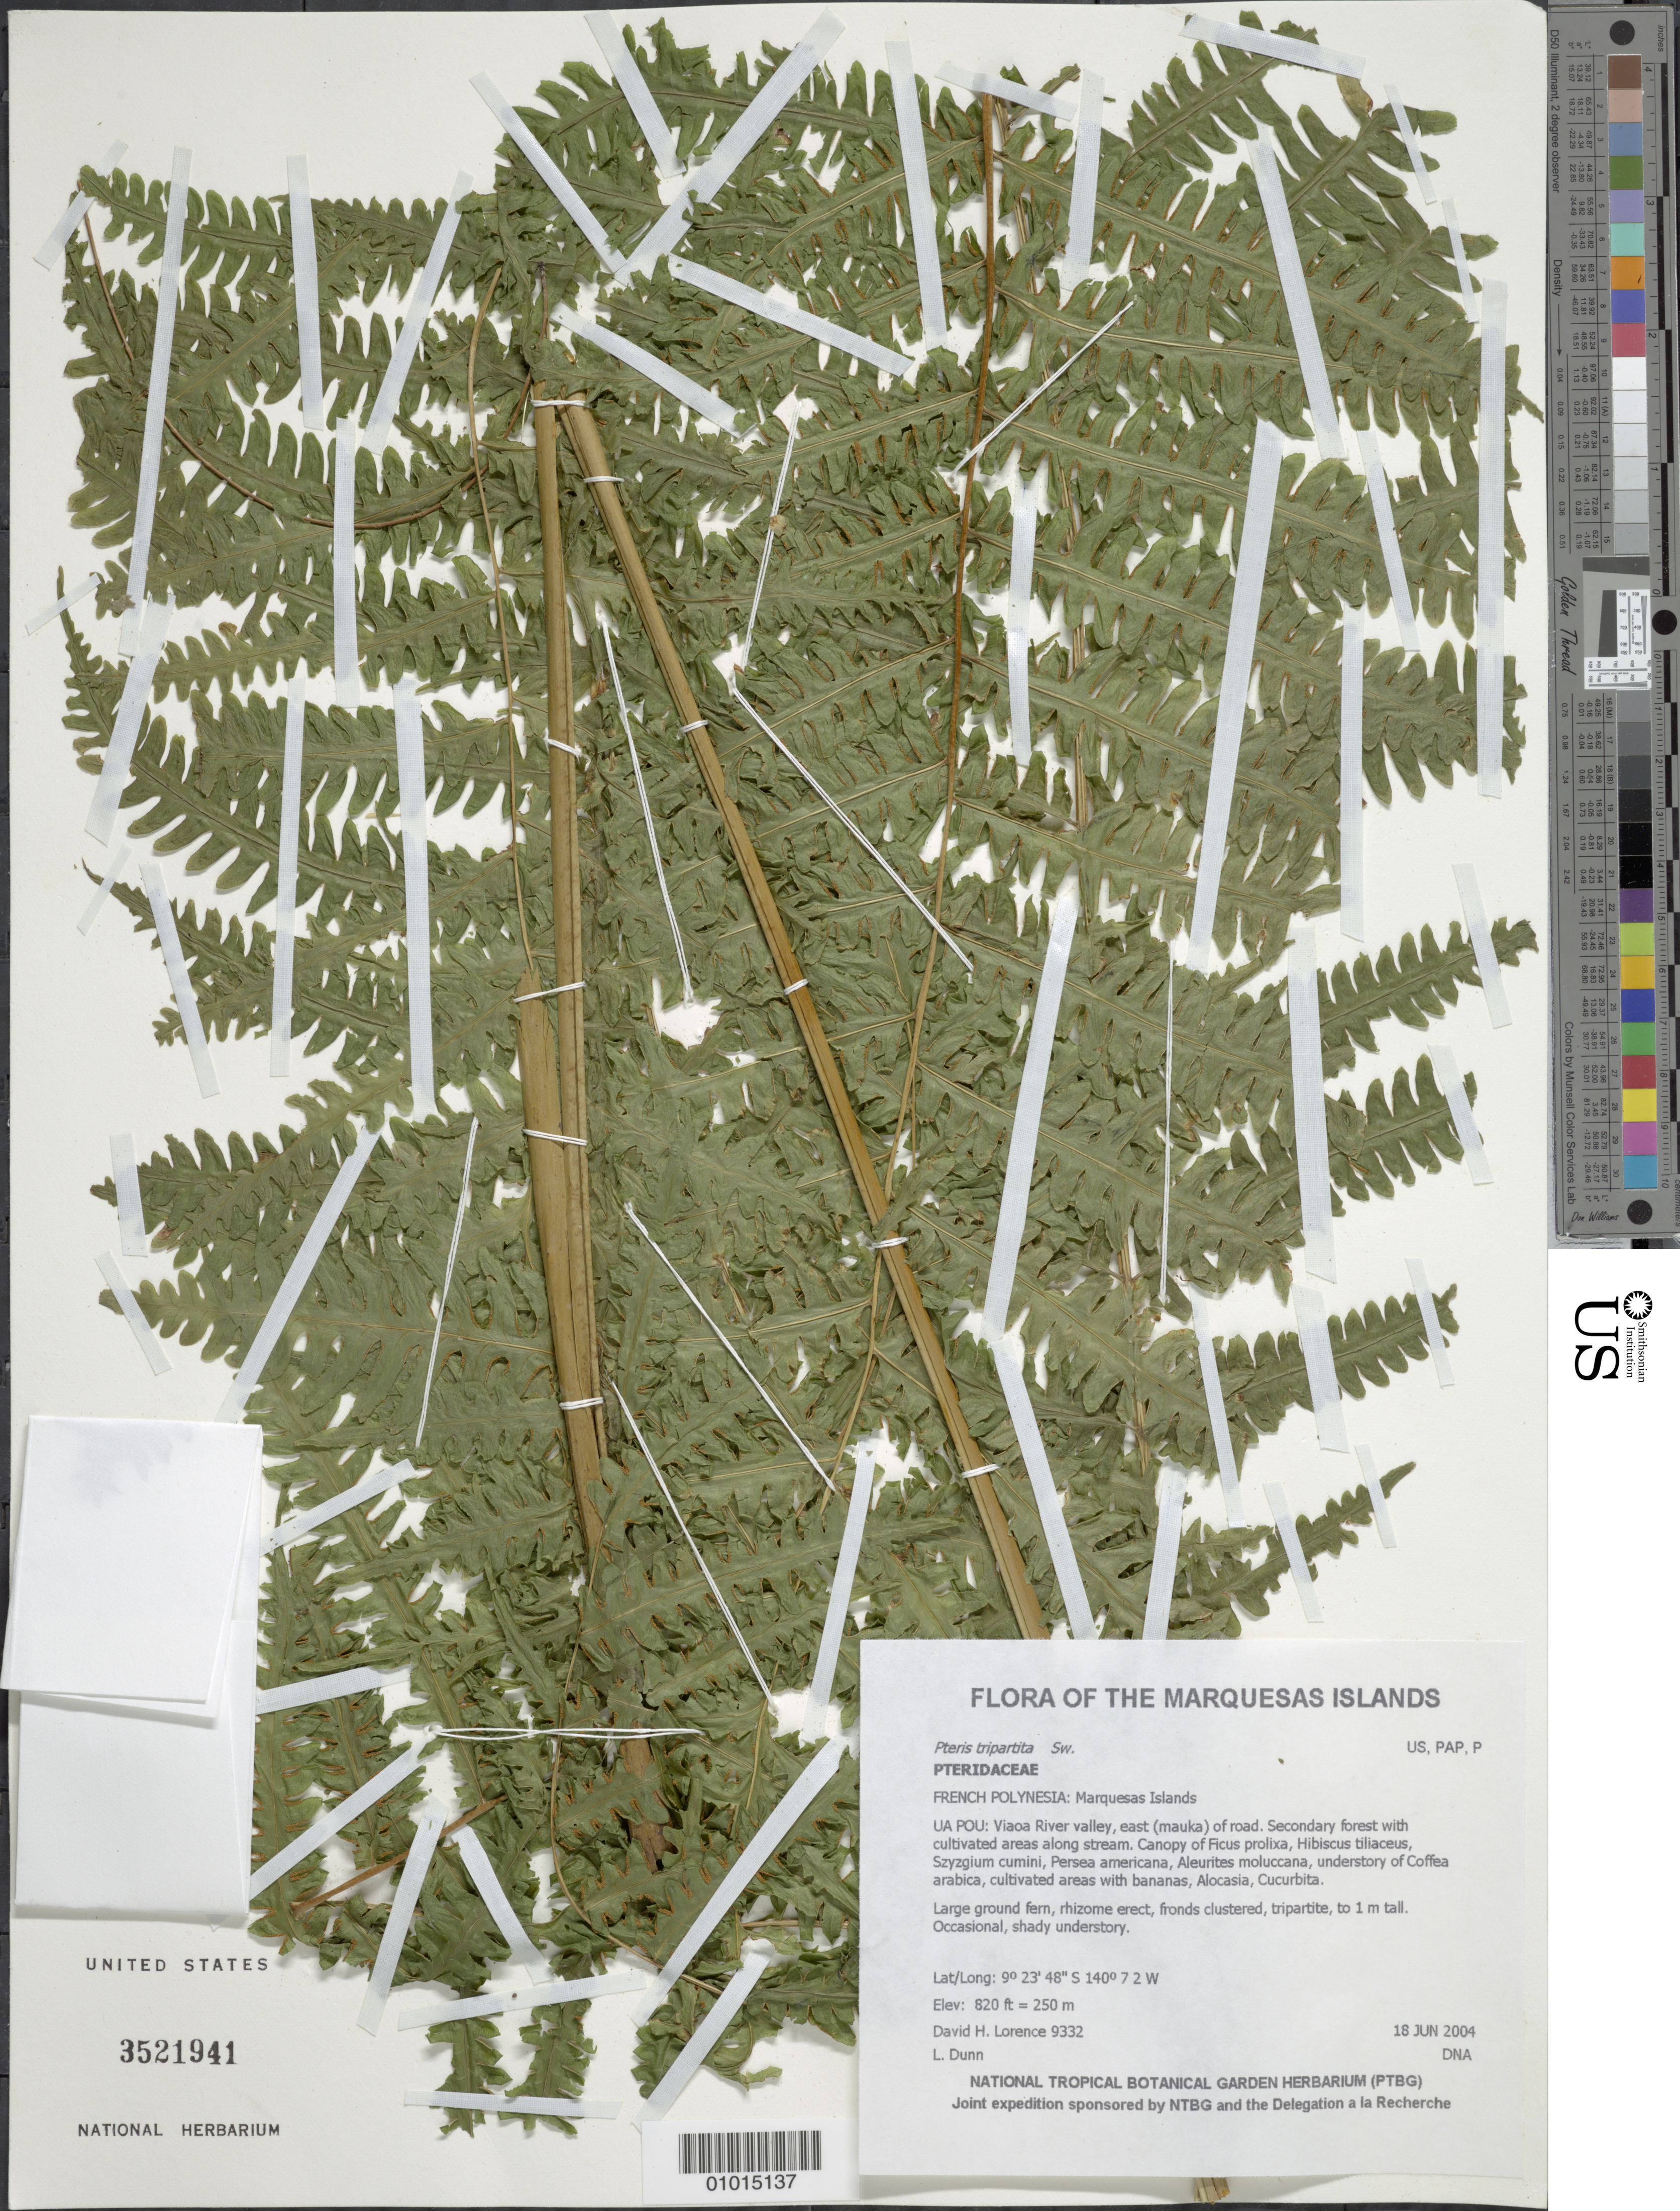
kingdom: Plantae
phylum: Tracheophyta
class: Polypodiopsida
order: Polypodiales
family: Pteridaceae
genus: Pteris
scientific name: Pteris tripartita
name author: Sw.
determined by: Lorence, David H., (PTBG), National Tropical Botanical Garden (UNITED STATES)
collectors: D. Lorence & L. Dunn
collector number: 9332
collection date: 2004-06-18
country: French Polynesia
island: Ua Pou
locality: Viaoa River valley, east (mauka) of road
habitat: Secondary forest with cultivated areas along stream. Occasional, shady understory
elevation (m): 250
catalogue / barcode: US 3521941